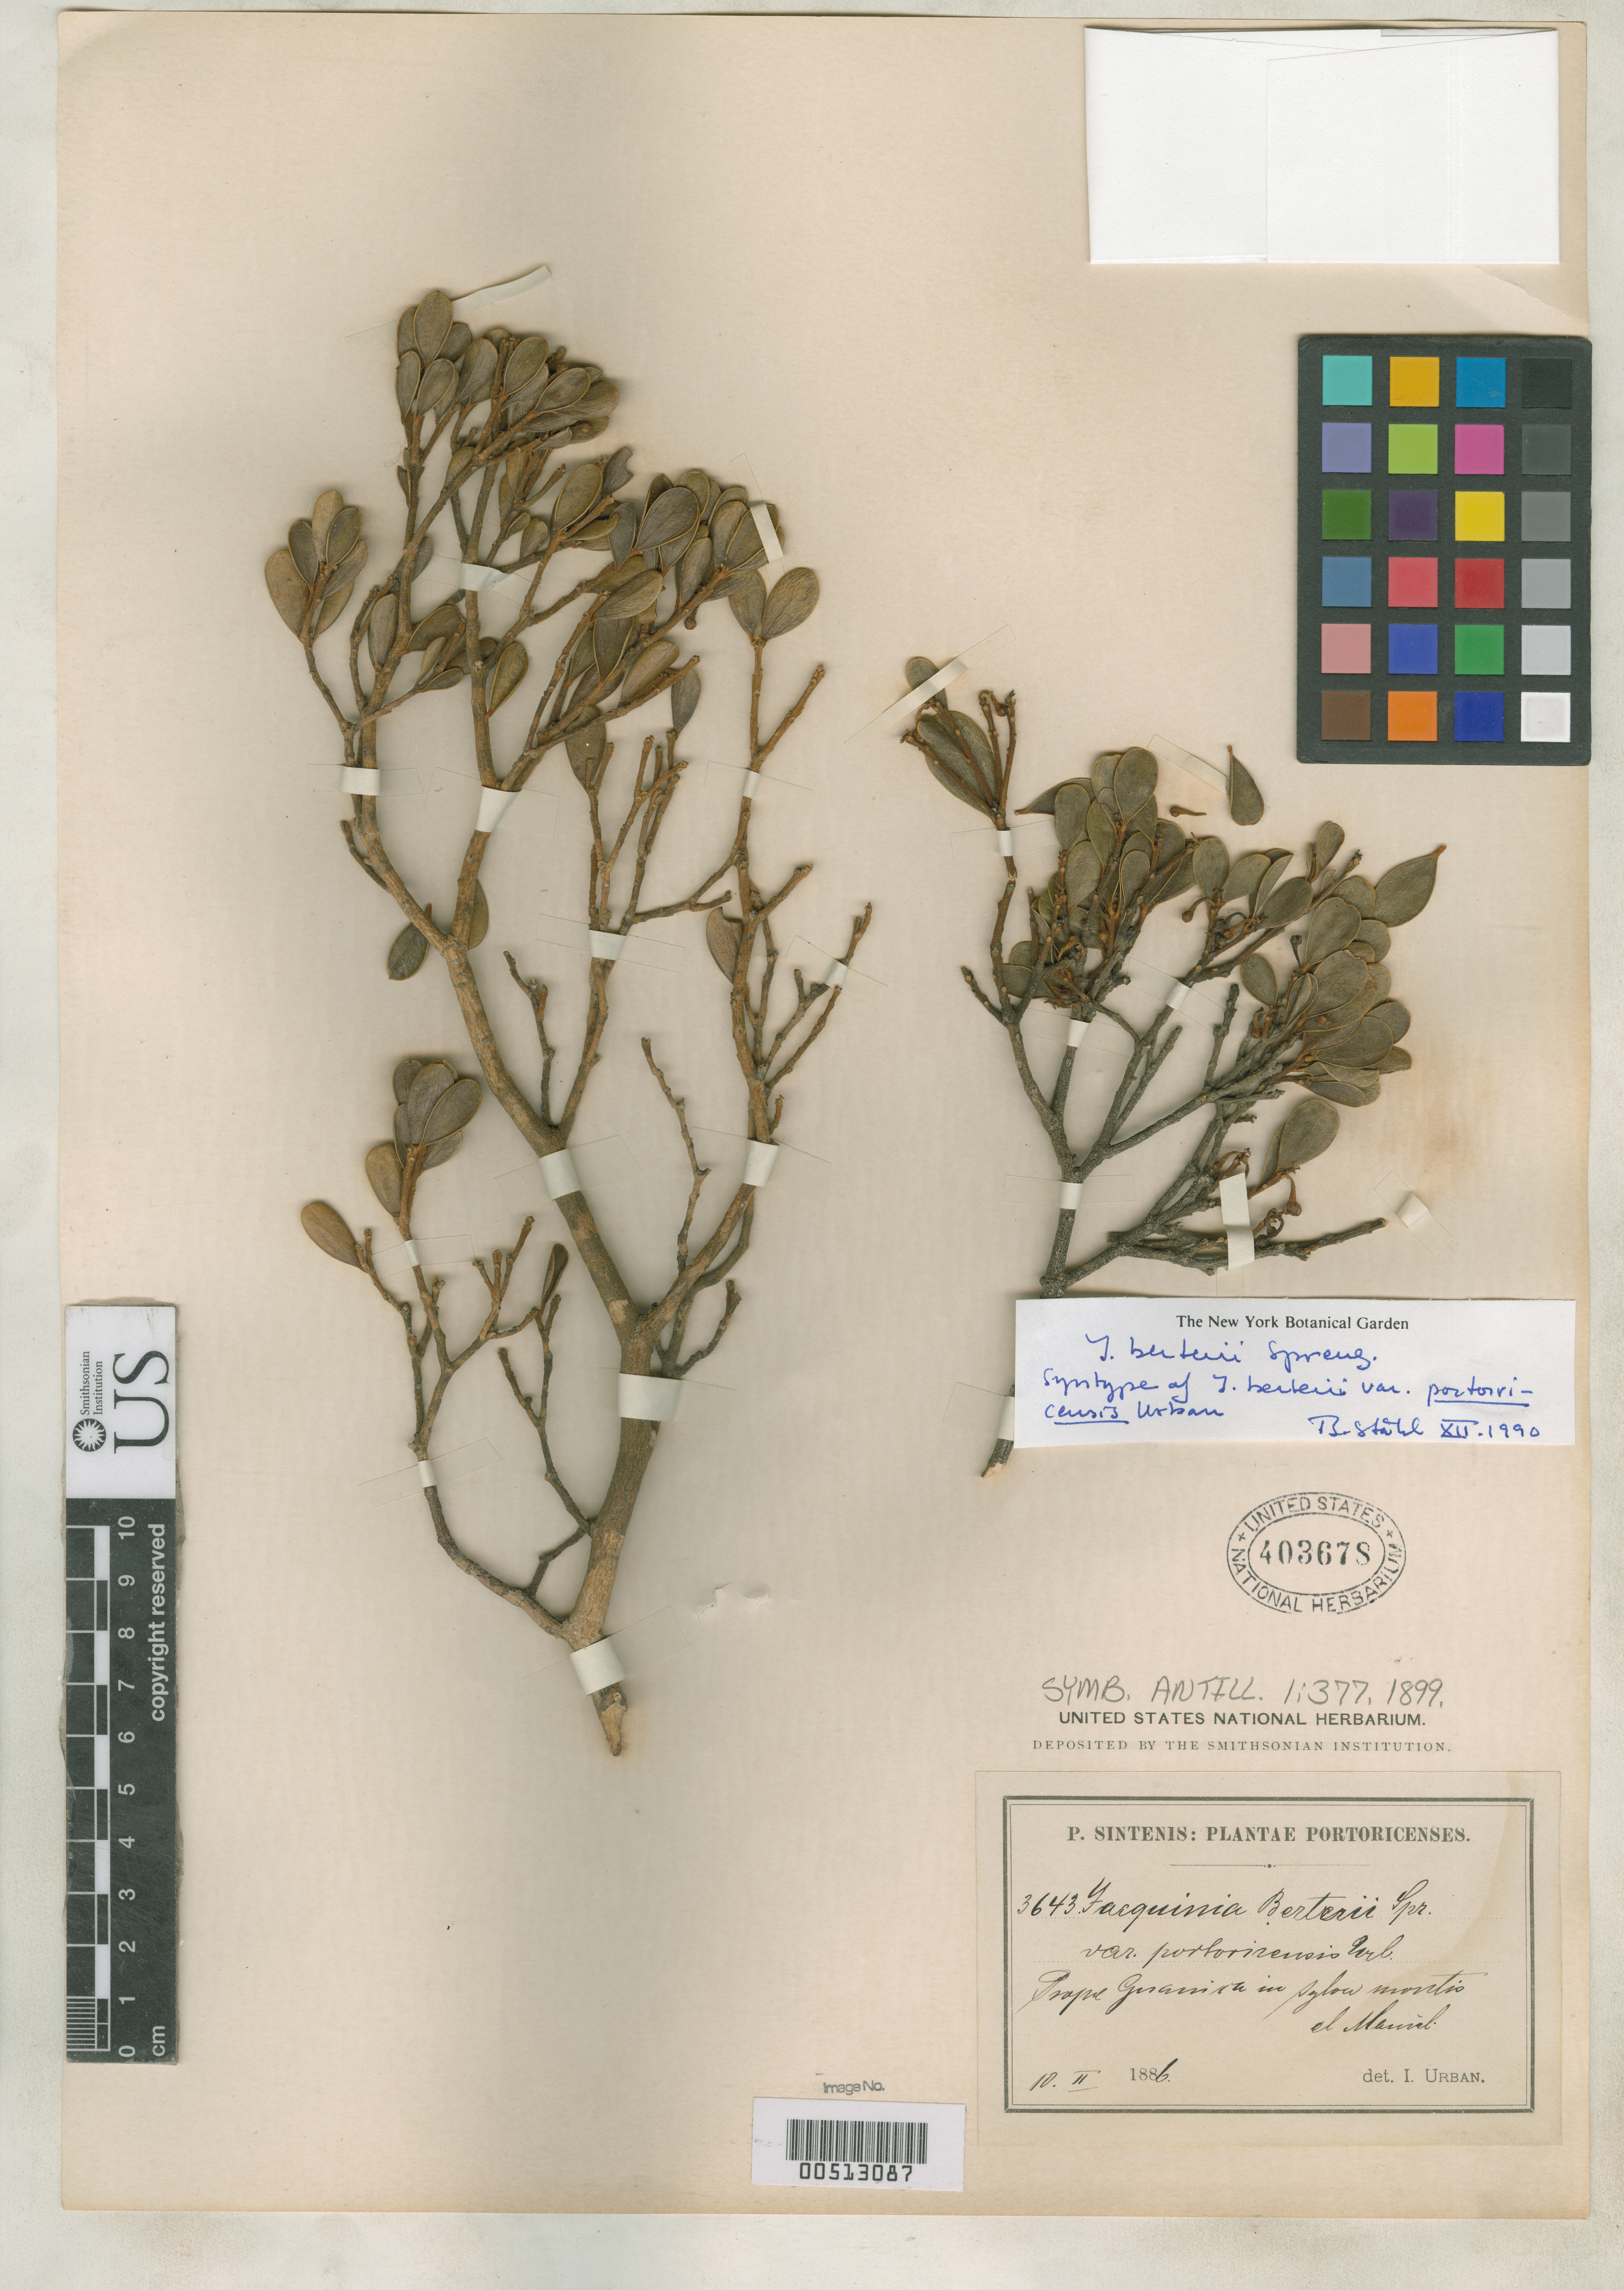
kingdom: Plantae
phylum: Tracheophyta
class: Magnoliopsida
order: Ericales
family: Primulaceae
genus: Jacquinia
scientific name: Jacquinia berterii var. portoricensis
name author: Urb.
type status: Isosyntype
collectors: P. Sintenis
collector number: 3643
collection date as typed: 10 Feb 1886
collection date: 1886-02-10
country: Puerto Rico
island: Greater Antilles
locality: Prope Guanica in sylvis montis el Manel.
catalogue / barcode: US 403678